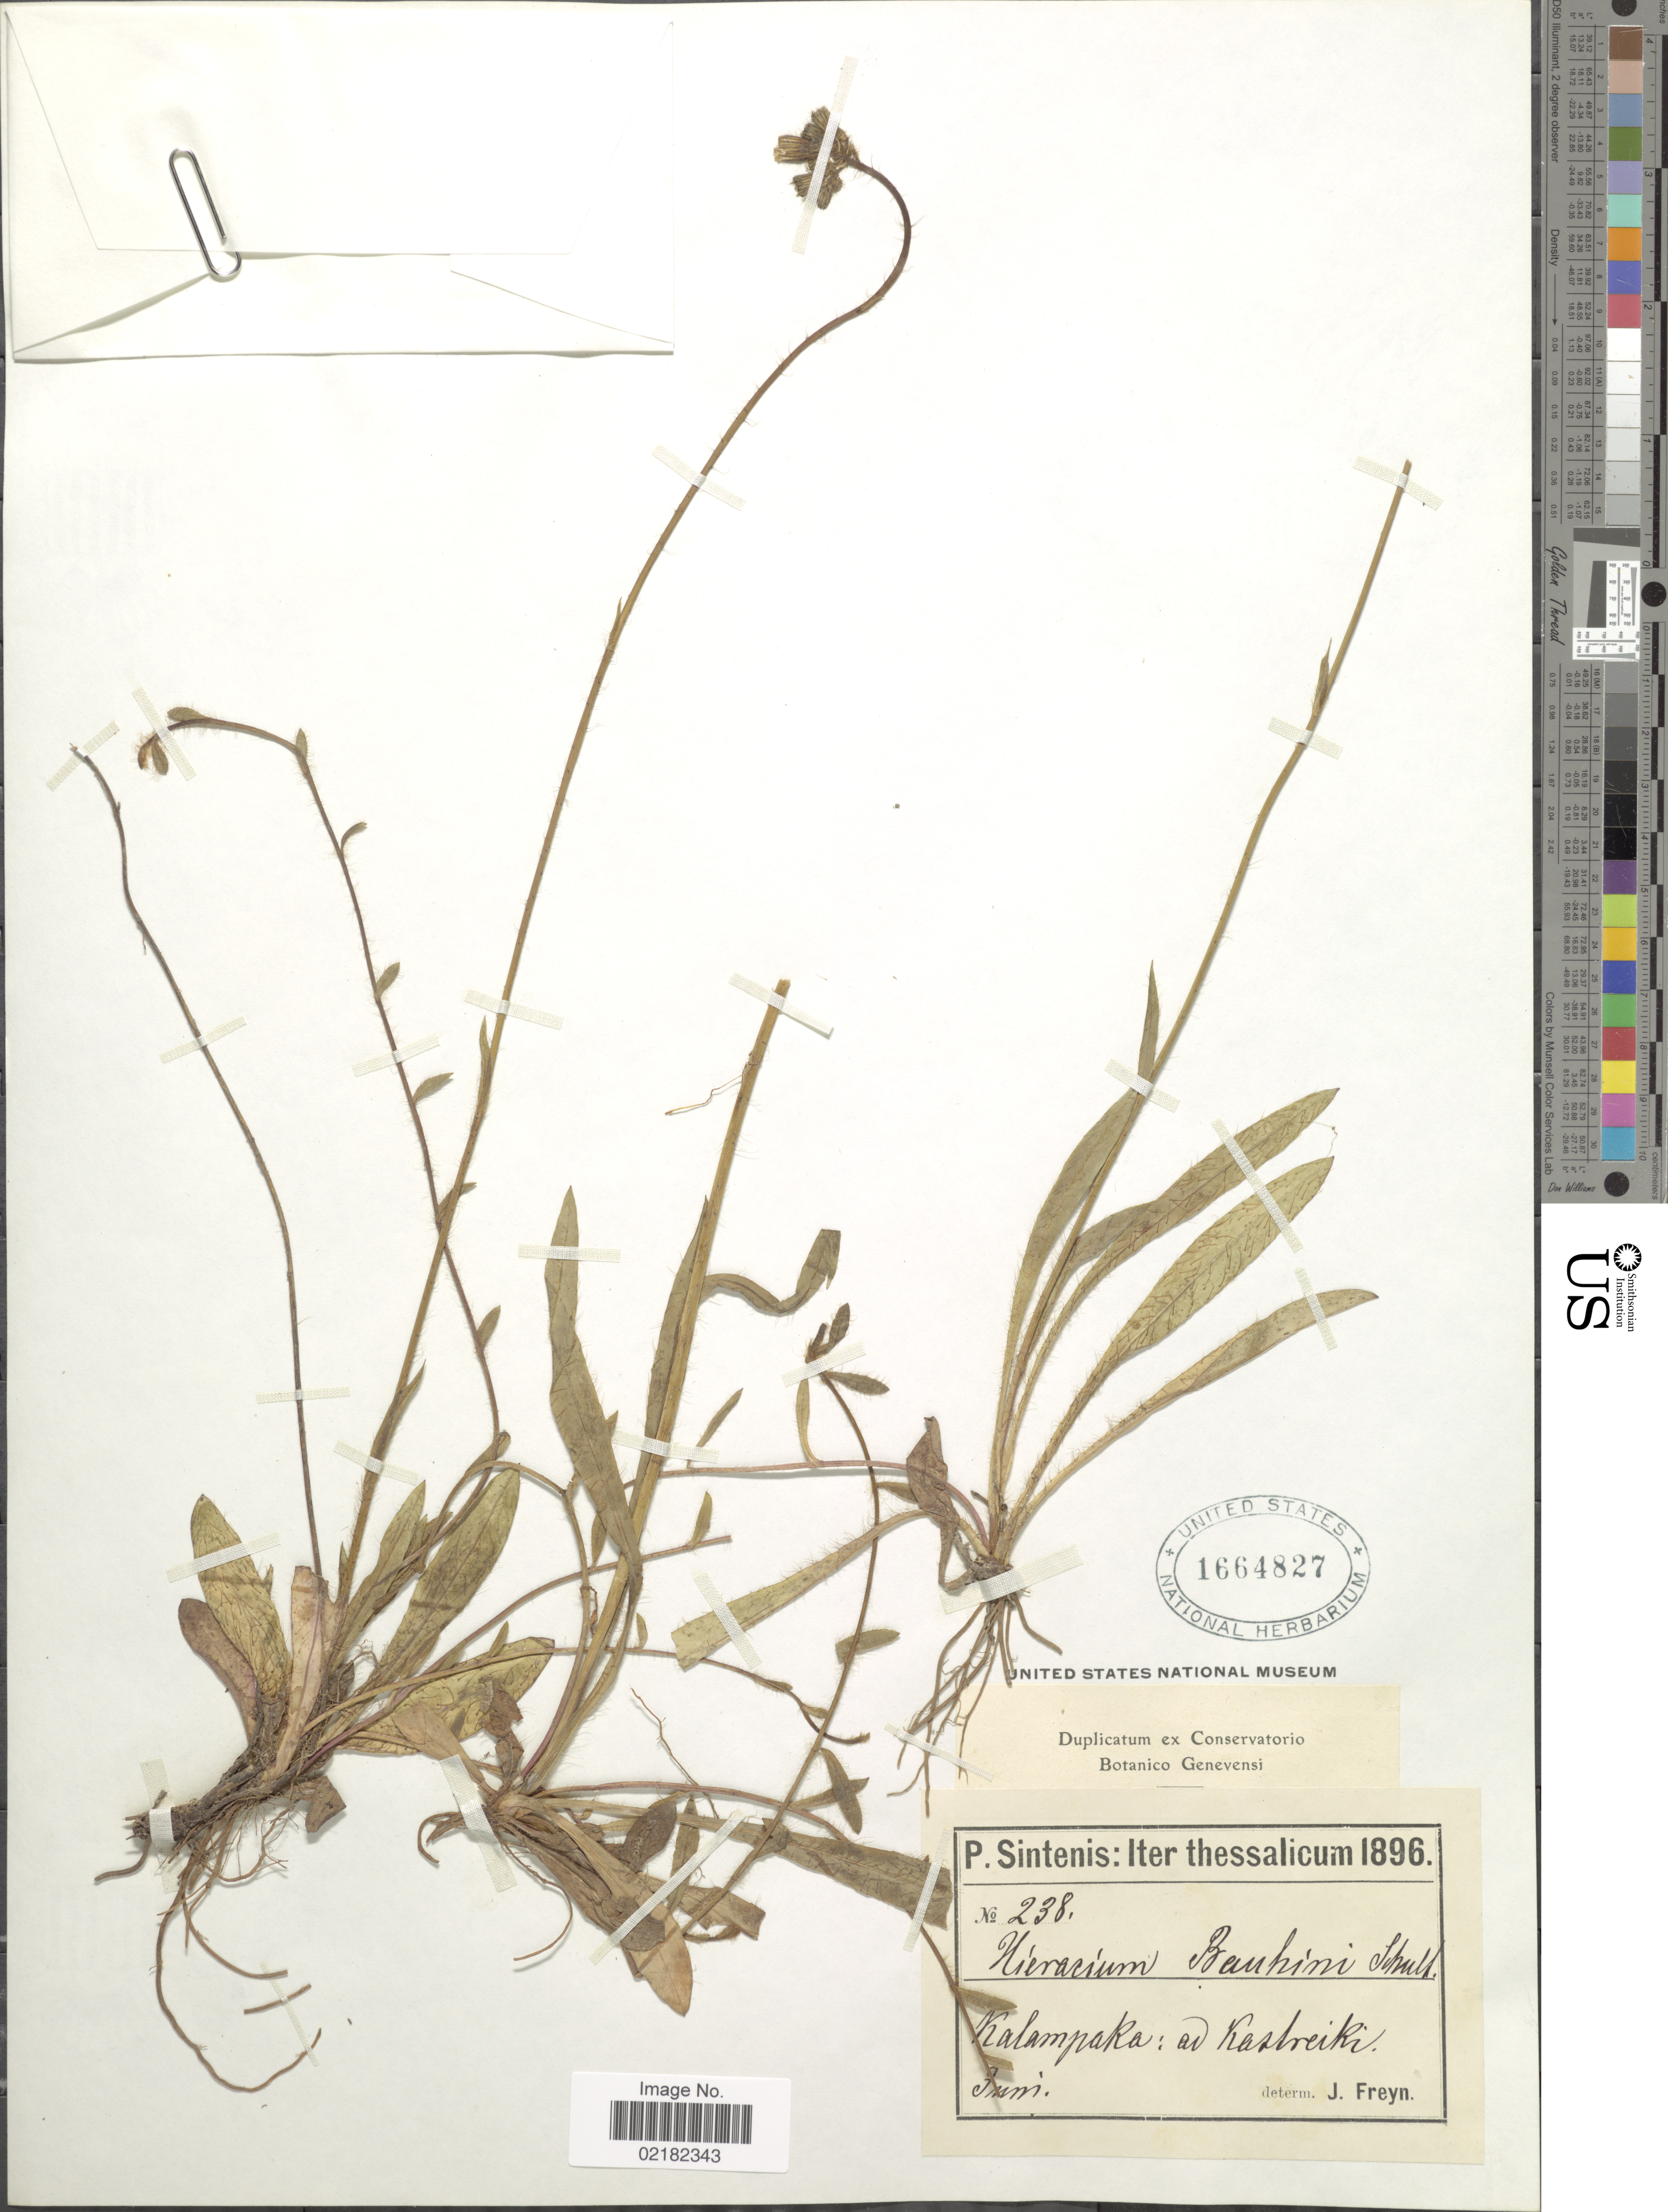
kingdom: Plantae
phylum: Tracheophyta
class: Magnoliopsida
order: Asterales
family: Asteraceae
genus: Hieracium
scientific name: Hieracium bauhini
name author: Schult.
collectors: P. Sintenis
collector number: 238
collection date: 1896-06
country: Greece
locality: Iter Thessalicum, Kalampaka: ad Kastraiki.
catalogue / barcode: US 1664827